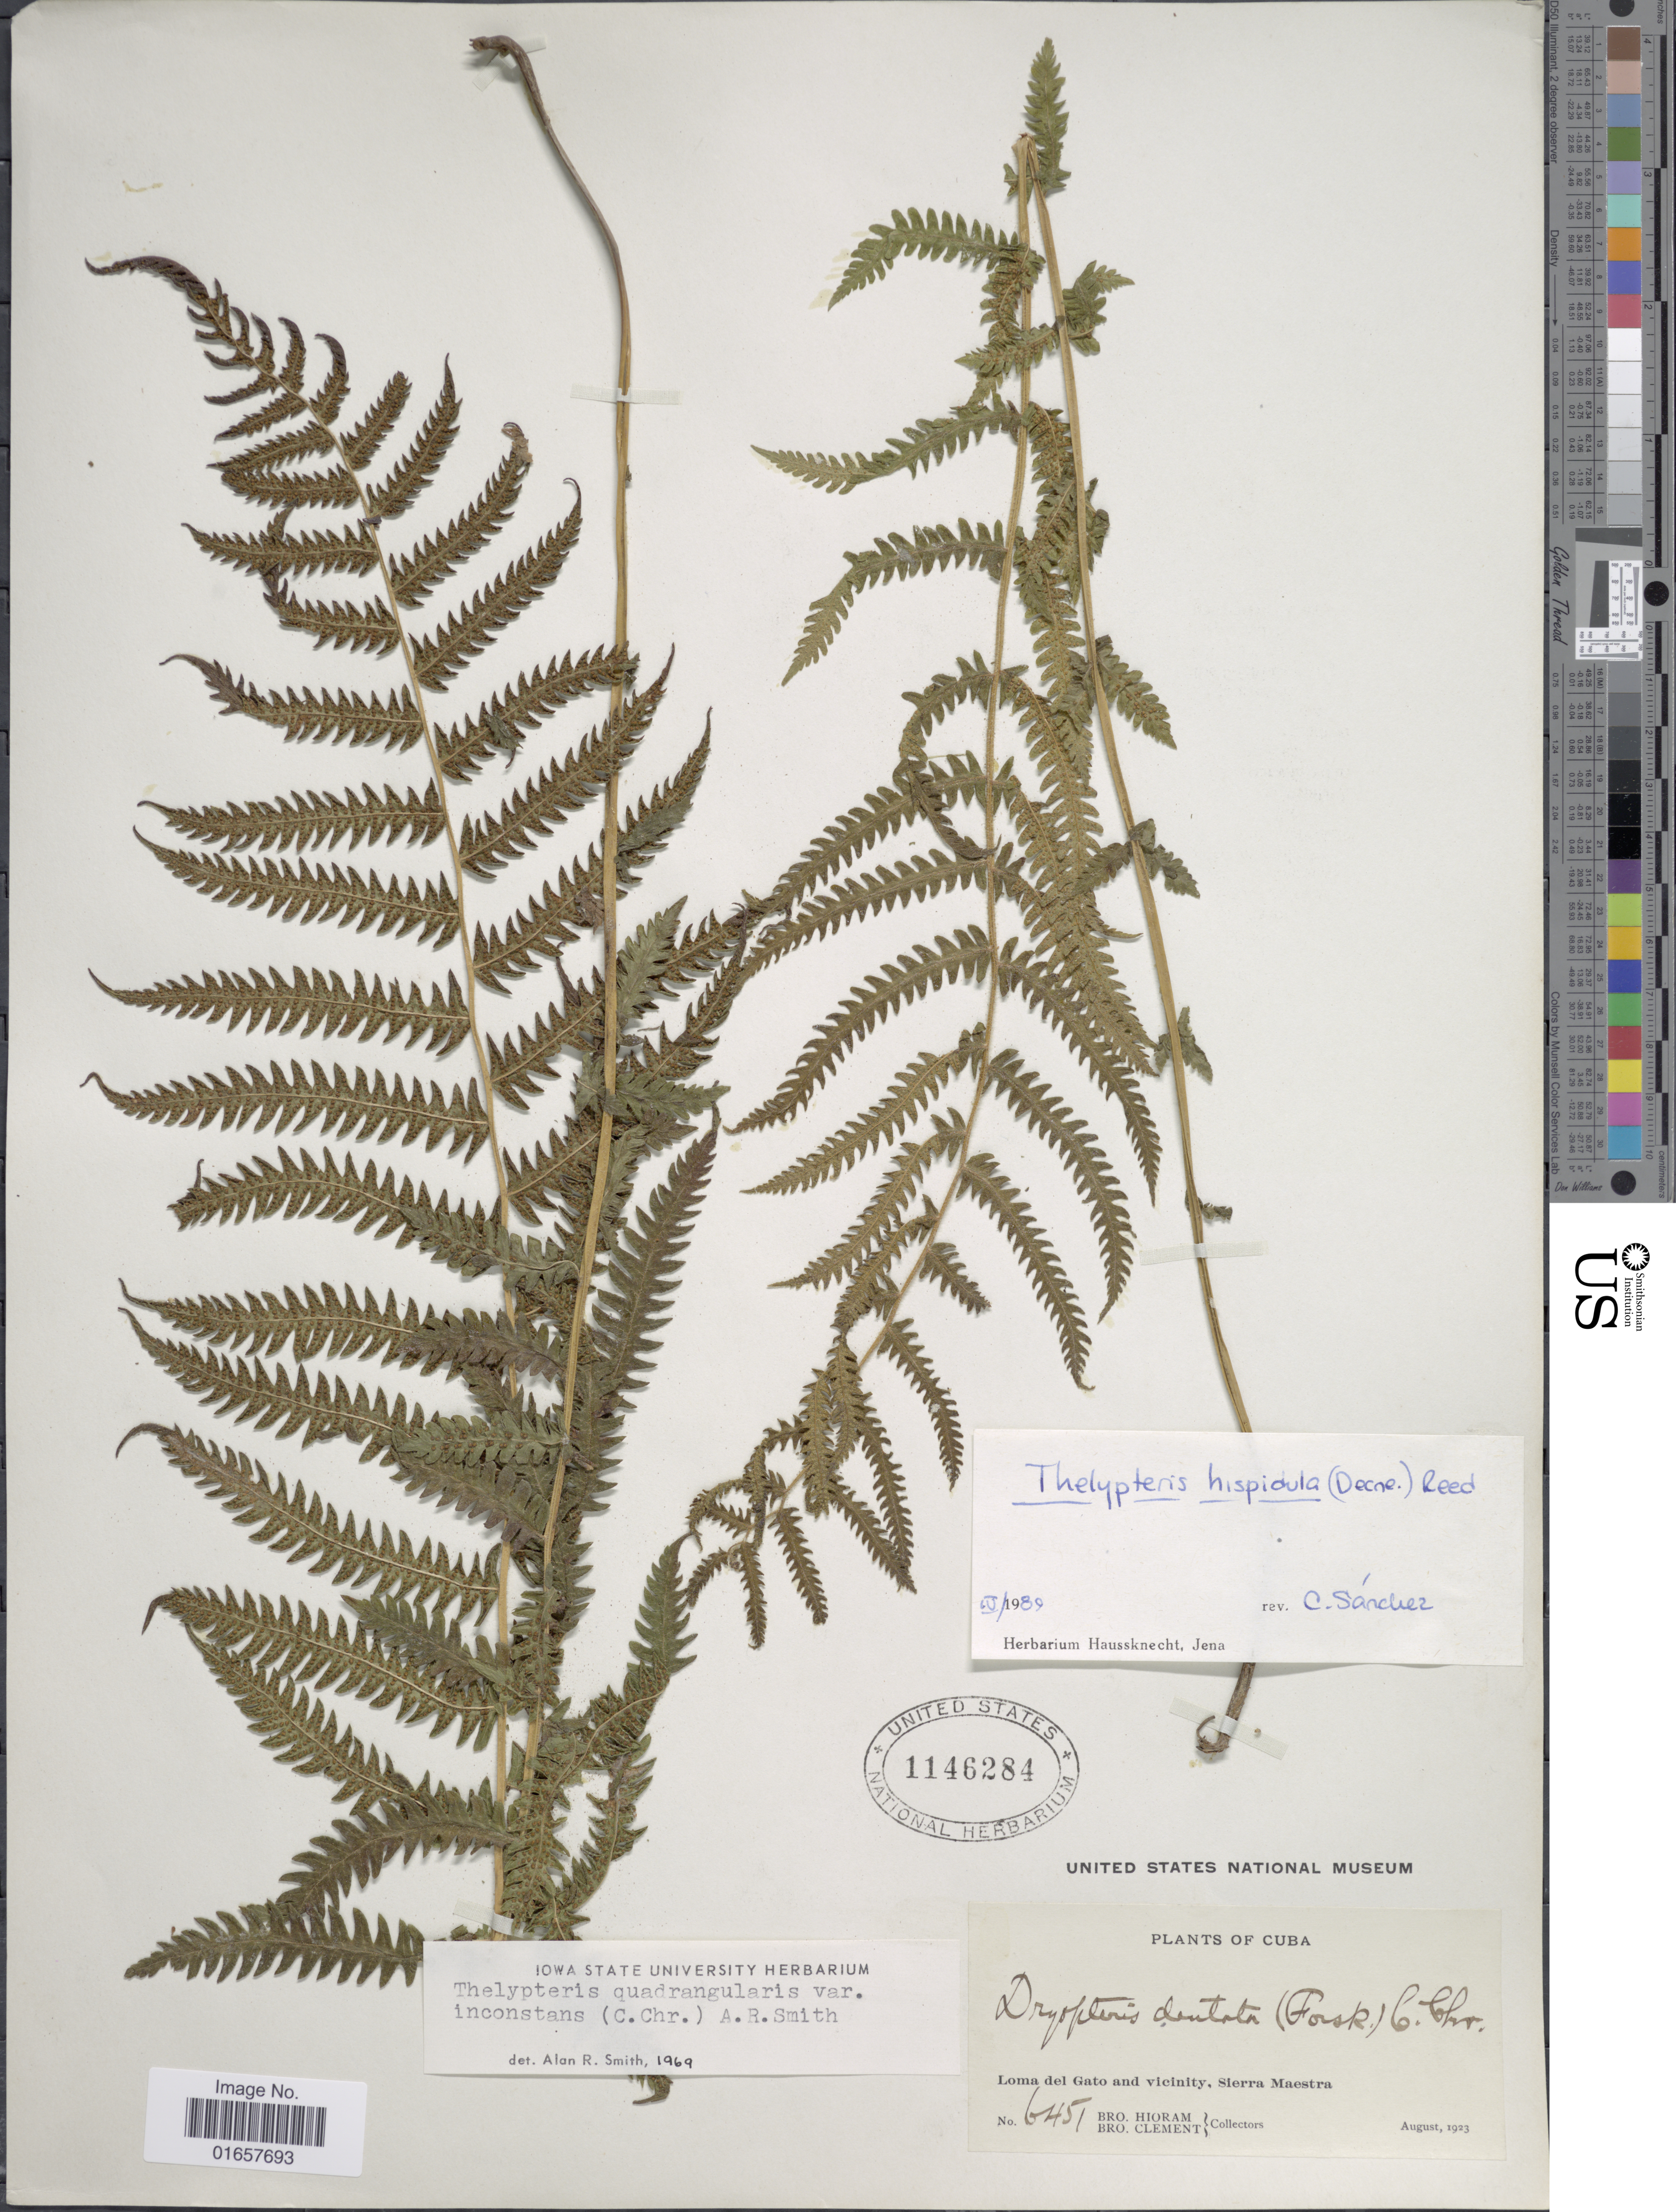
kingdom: Plantae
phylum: Tracheophyta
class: Polypodiopsida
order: Polypodiales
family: Thelypteridaceae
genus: Christella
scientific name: Christella hispidula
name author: (Decne.) Holttum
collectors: Bro. Hioram & B. Clement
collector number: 6451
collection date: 1923-08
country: Cuba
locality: Cuba, Loma del Gato and vicinity, Sierra Maestra.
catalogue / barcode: US 1146284